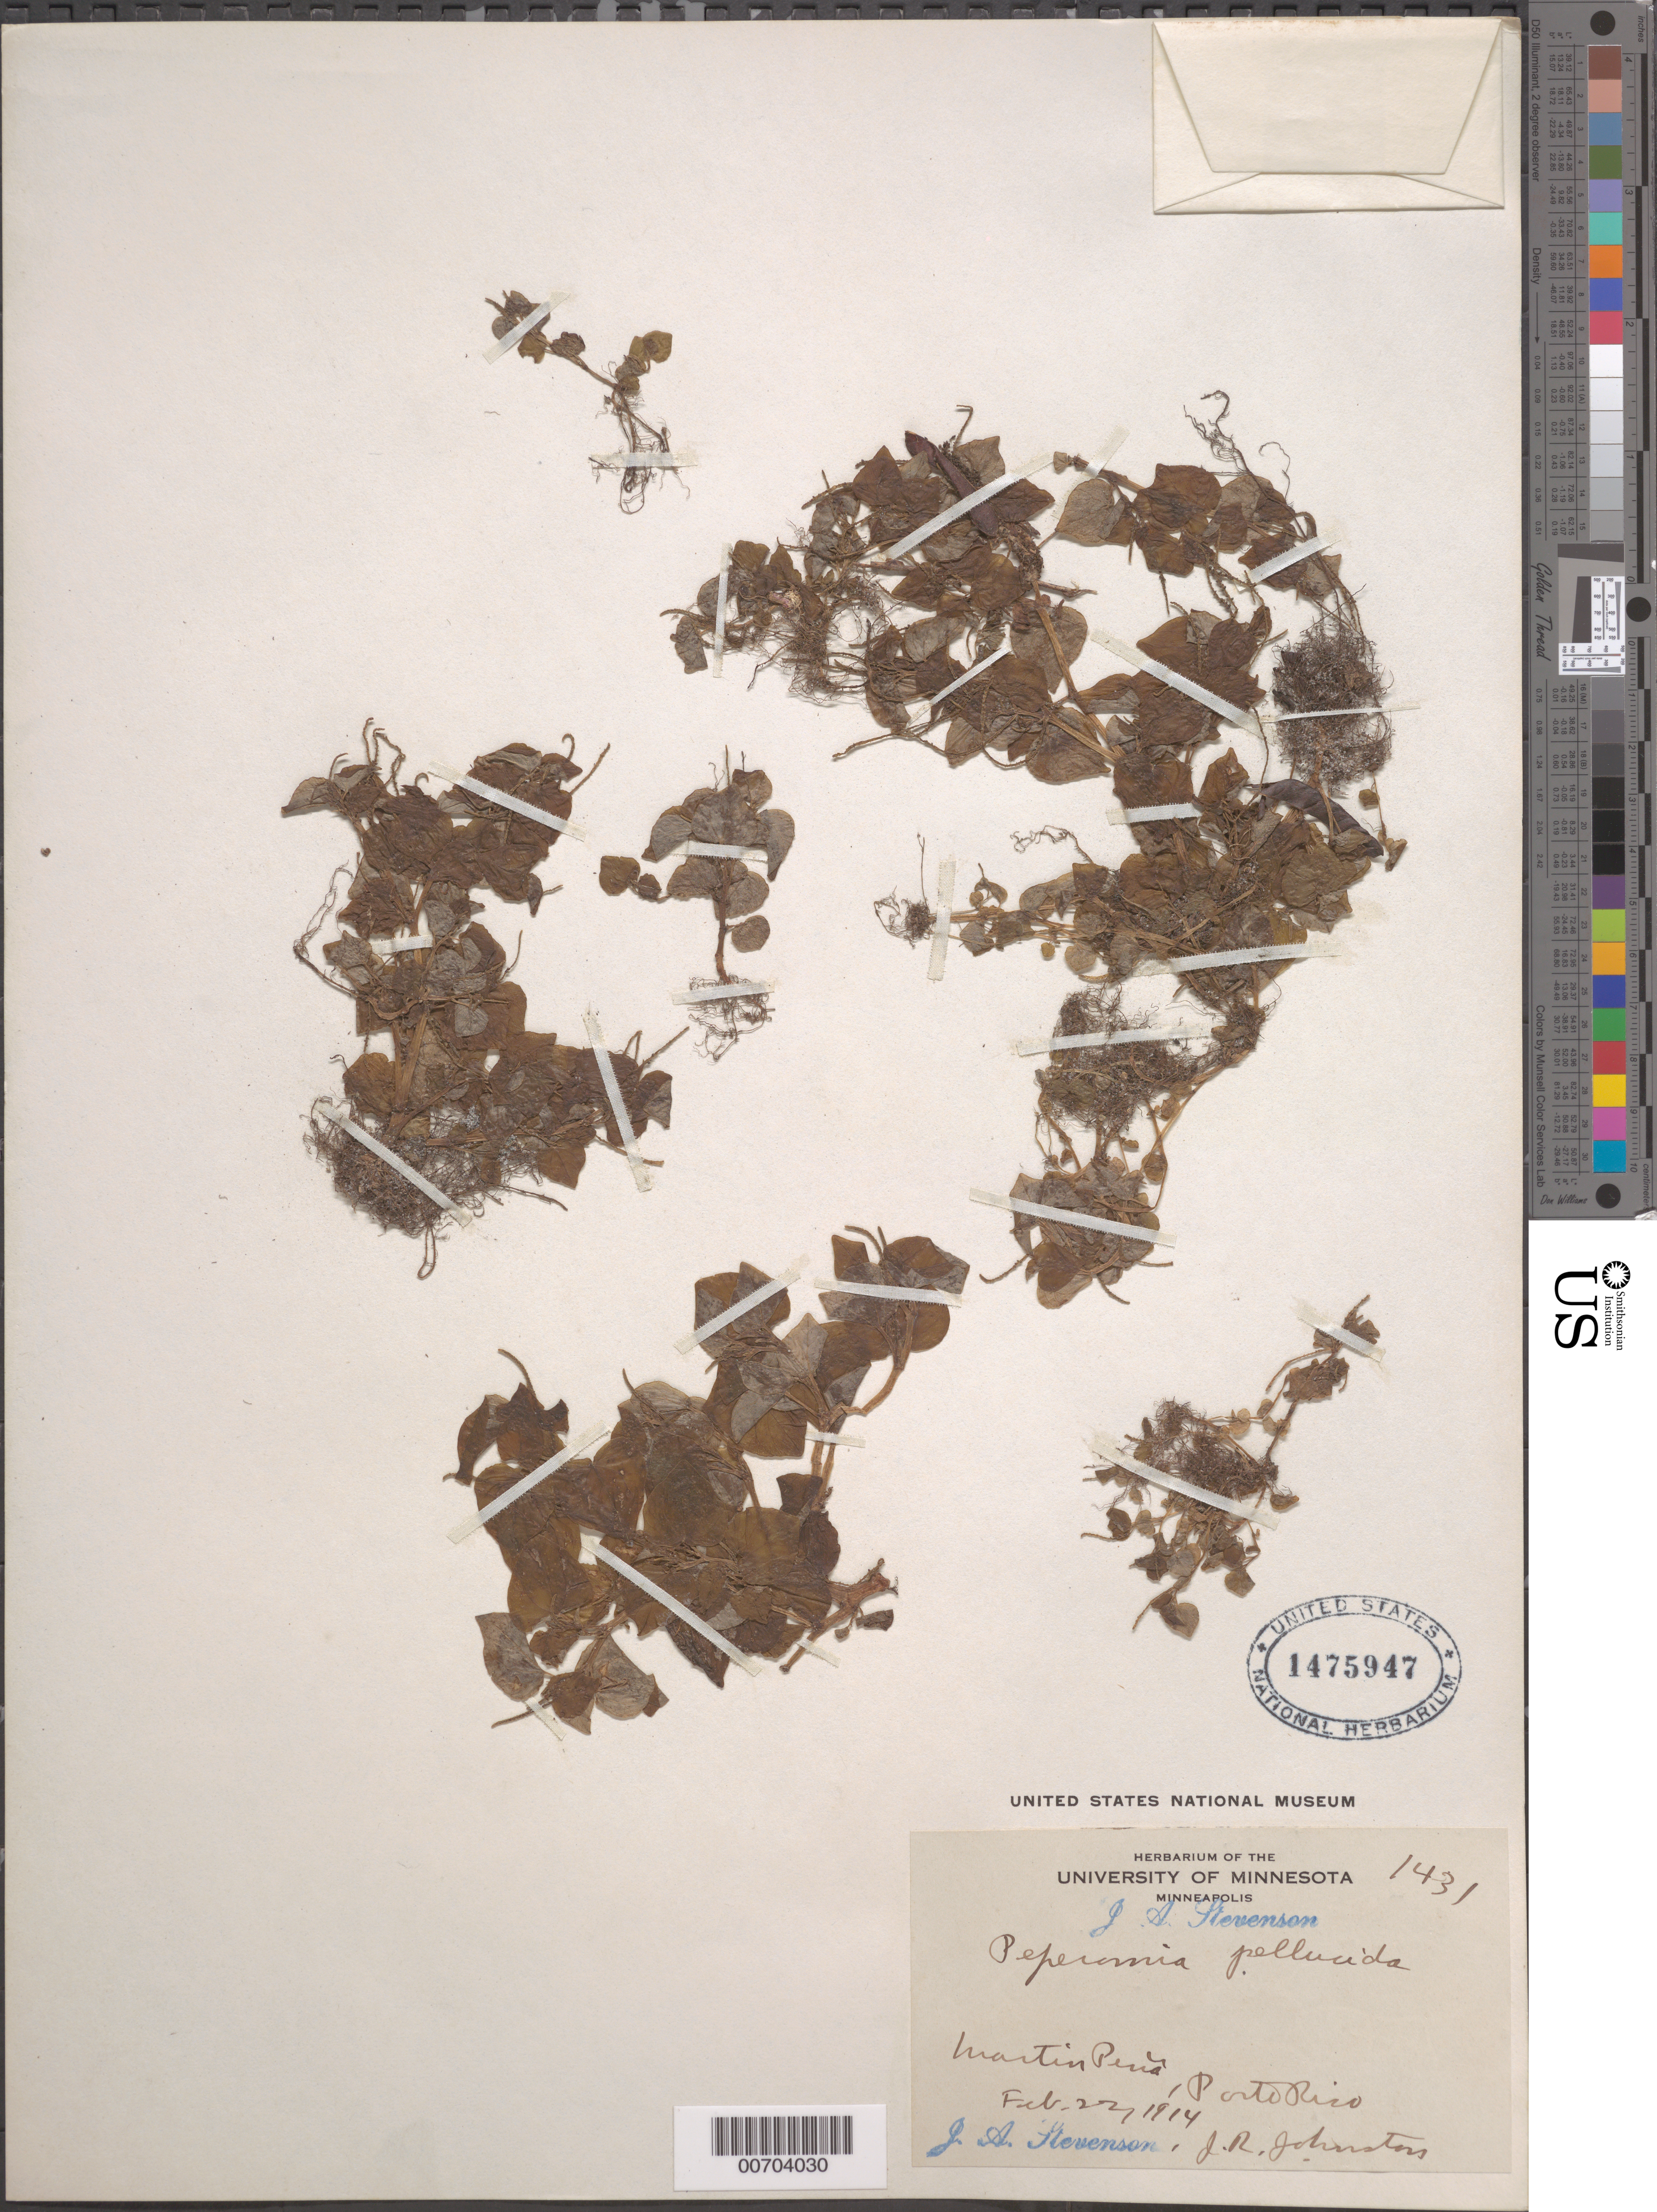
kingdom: Plantae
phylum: Tracheophyta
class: Magnoliopsida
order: Piperales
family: Piperaceae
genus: Peperomia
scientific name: Peperomia pellucida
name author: (L.) Kunth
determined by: Stevenson, J. A.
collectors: J. Stevenson & J. Johnston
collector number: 1431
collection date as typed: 22 Feb 1914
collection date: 1914-02-22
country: Puerto Rico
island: Greater Antilles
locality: Martin Peña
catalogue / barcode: US 1475947